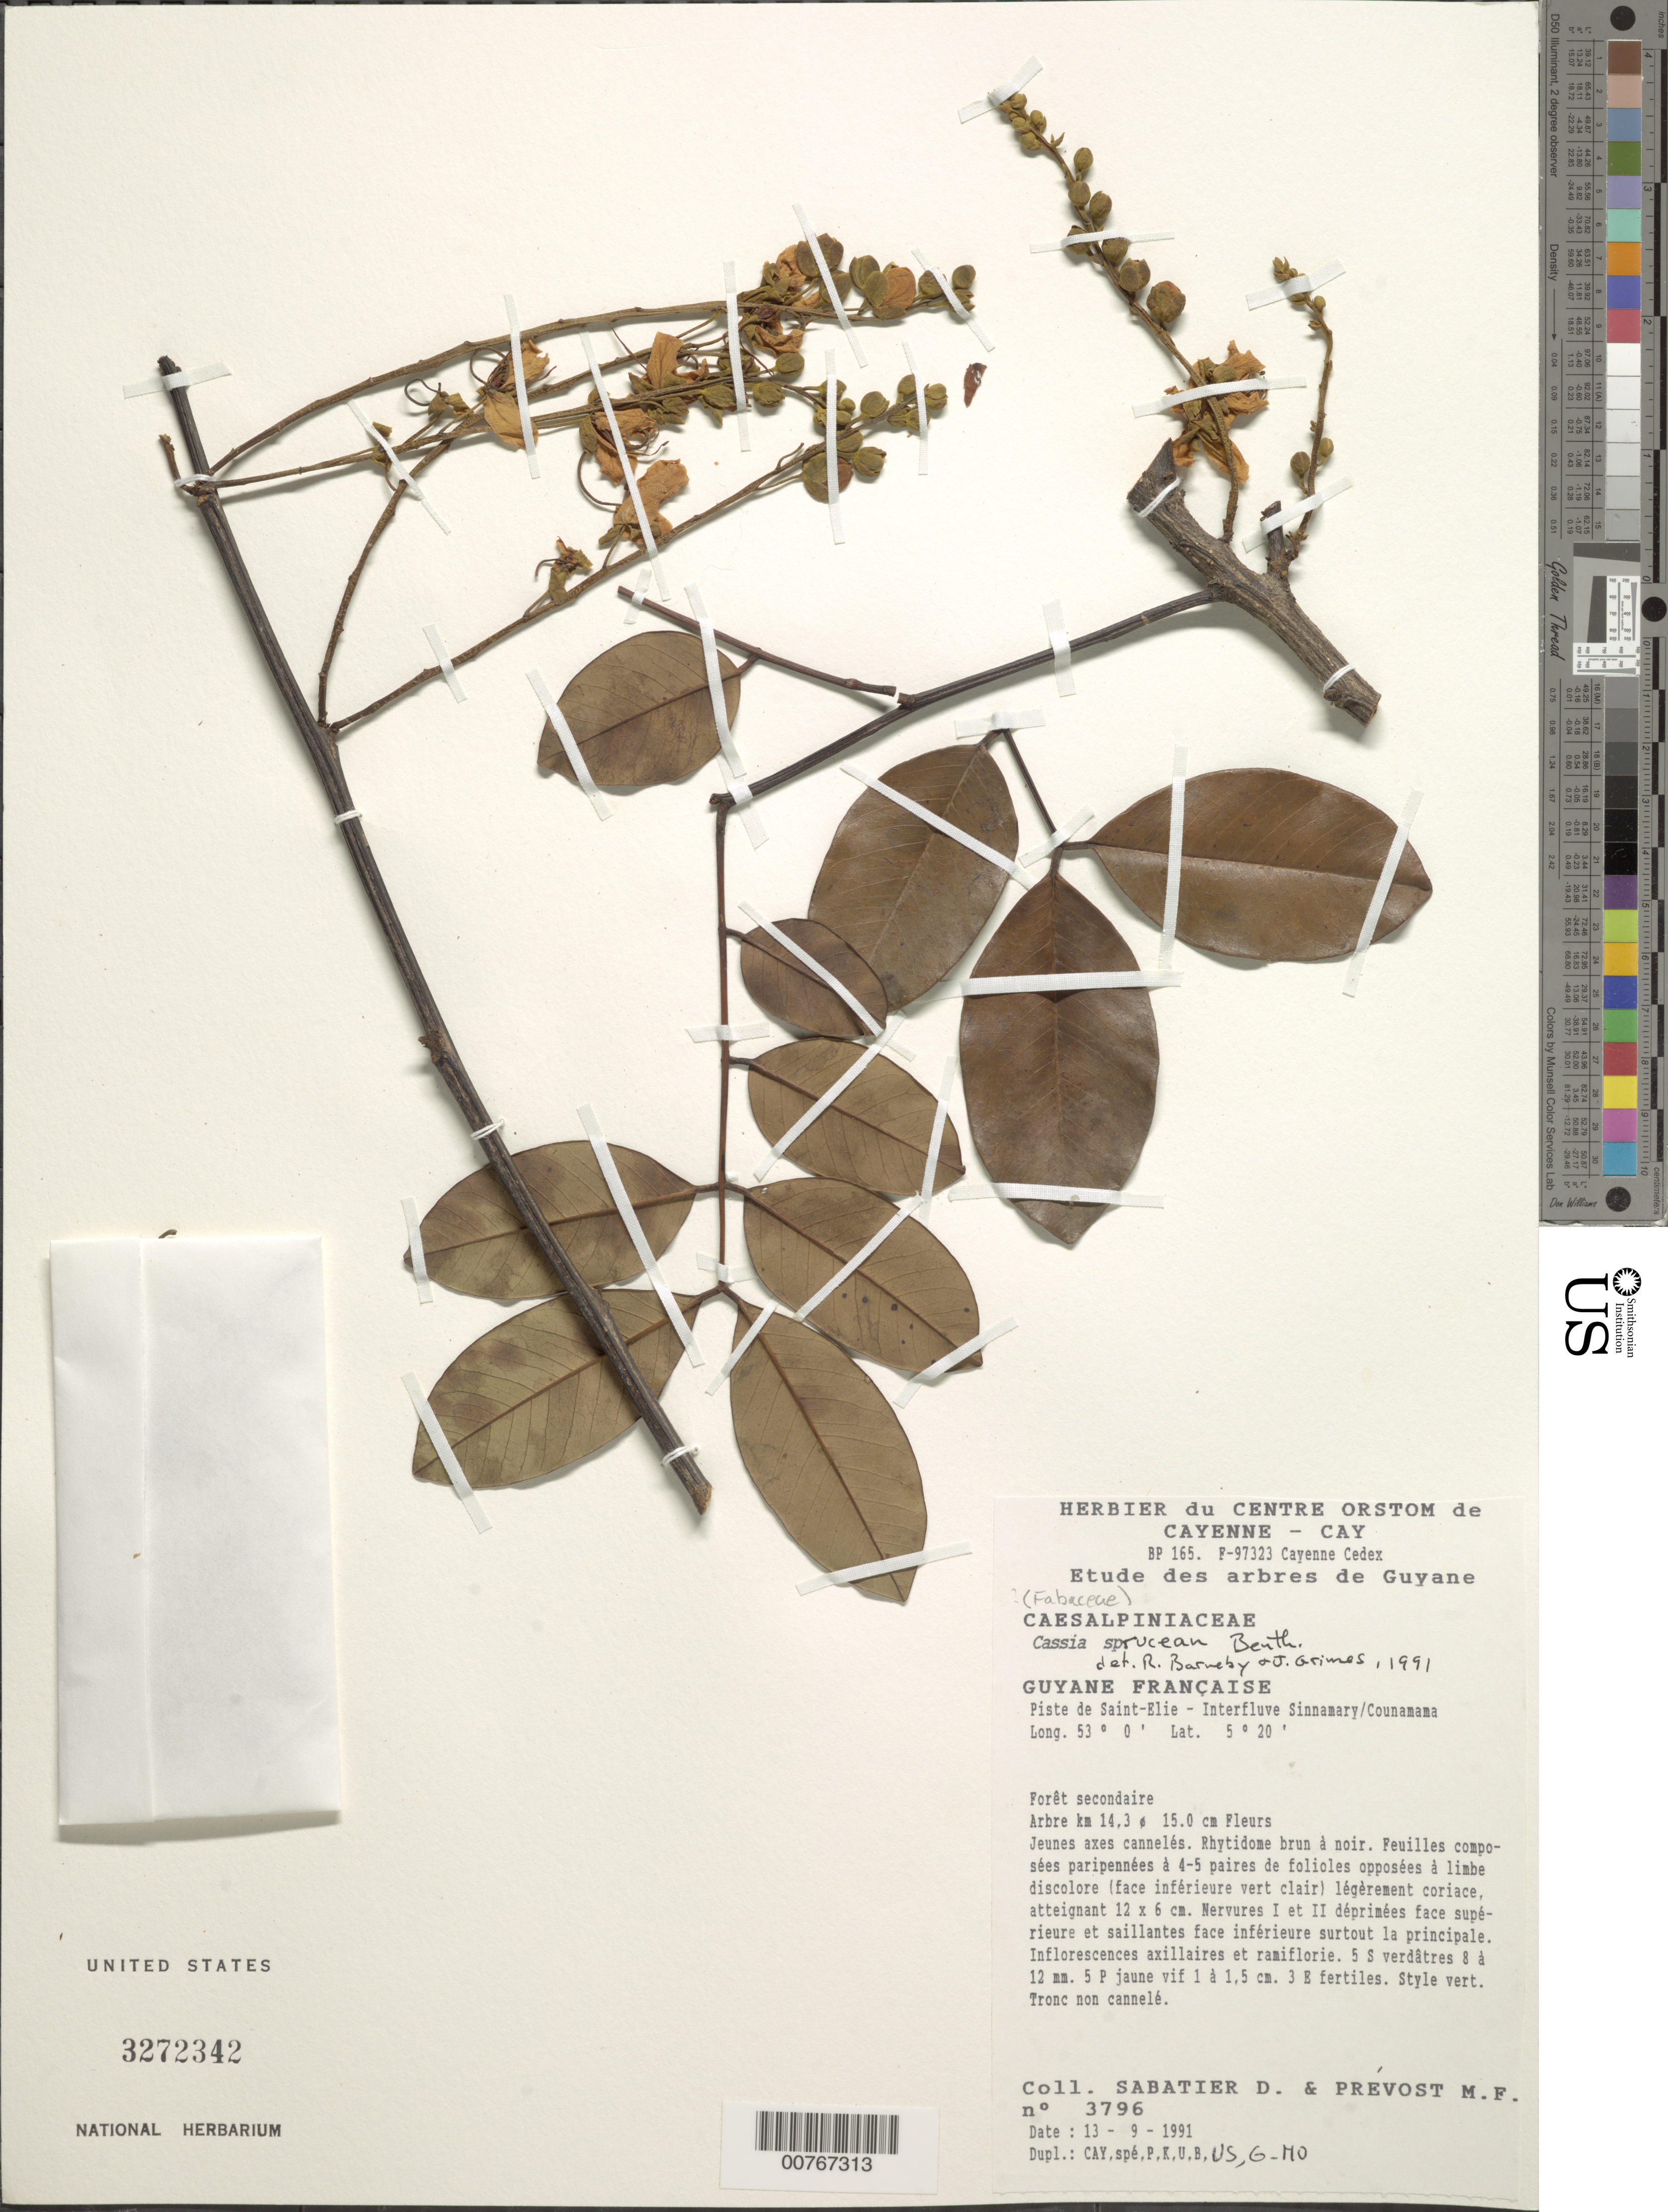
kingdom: Plantae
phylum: Tracheophyta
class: Magnoliopsida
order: Fabales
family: Fabaceae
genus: Cassia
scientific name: Cassia spruceana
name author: Benth.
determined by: Barneby, R. C.; Grimes, J. W.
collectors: D. Sabatier & M.-F. Prévost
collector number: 3796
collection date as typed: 13-Sep-91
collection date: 1991-09-13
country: French Guiana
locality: Piste de Saint-Élie, interfleuve Sinnamary-Counamama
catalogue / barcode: US 3272342